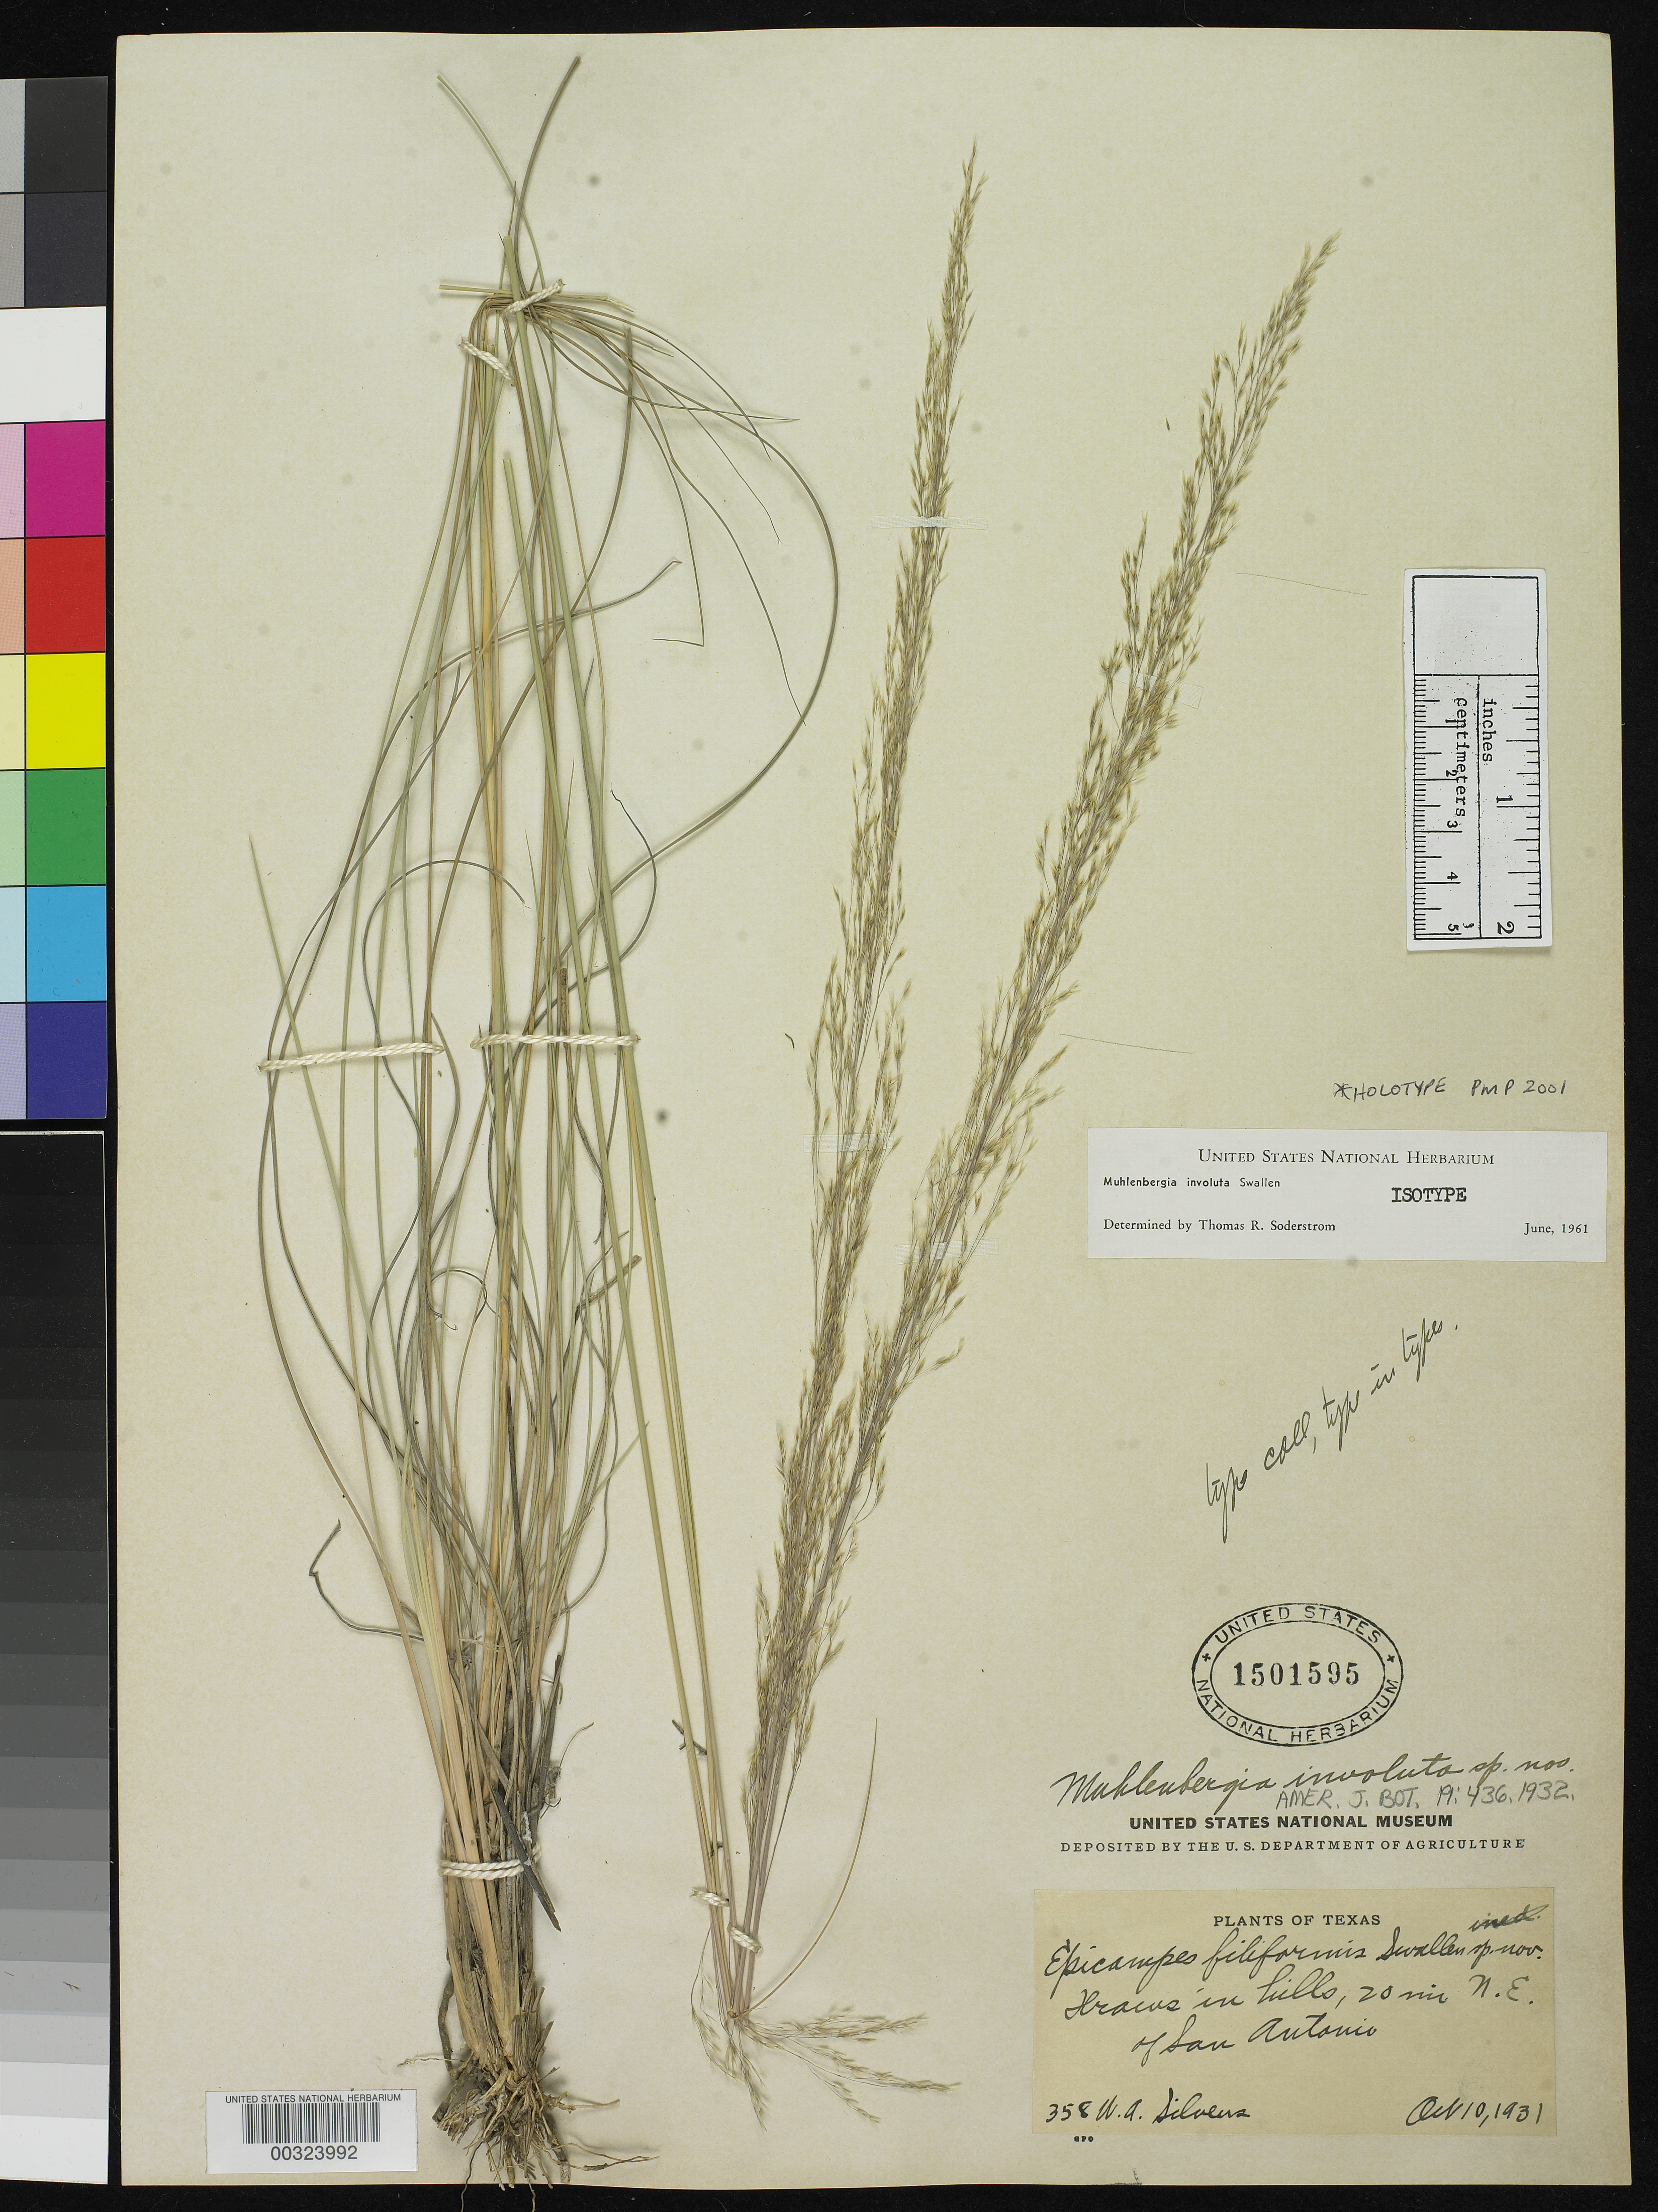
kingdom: Plantae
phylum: Tracheophyta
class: Liliopsida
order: Poales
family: Poaceae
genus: Muhlenbergia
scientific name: Muhlenbergia involuta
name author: Swallen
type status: Holotype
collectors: W. Silveus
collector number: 358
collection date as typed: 10 Oct 1931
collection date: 1931-10-10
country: United States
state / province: Texas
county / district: Bexar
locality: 20 mi NE of San Antonio.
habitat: Draws in hills.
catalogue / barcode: US 1501595